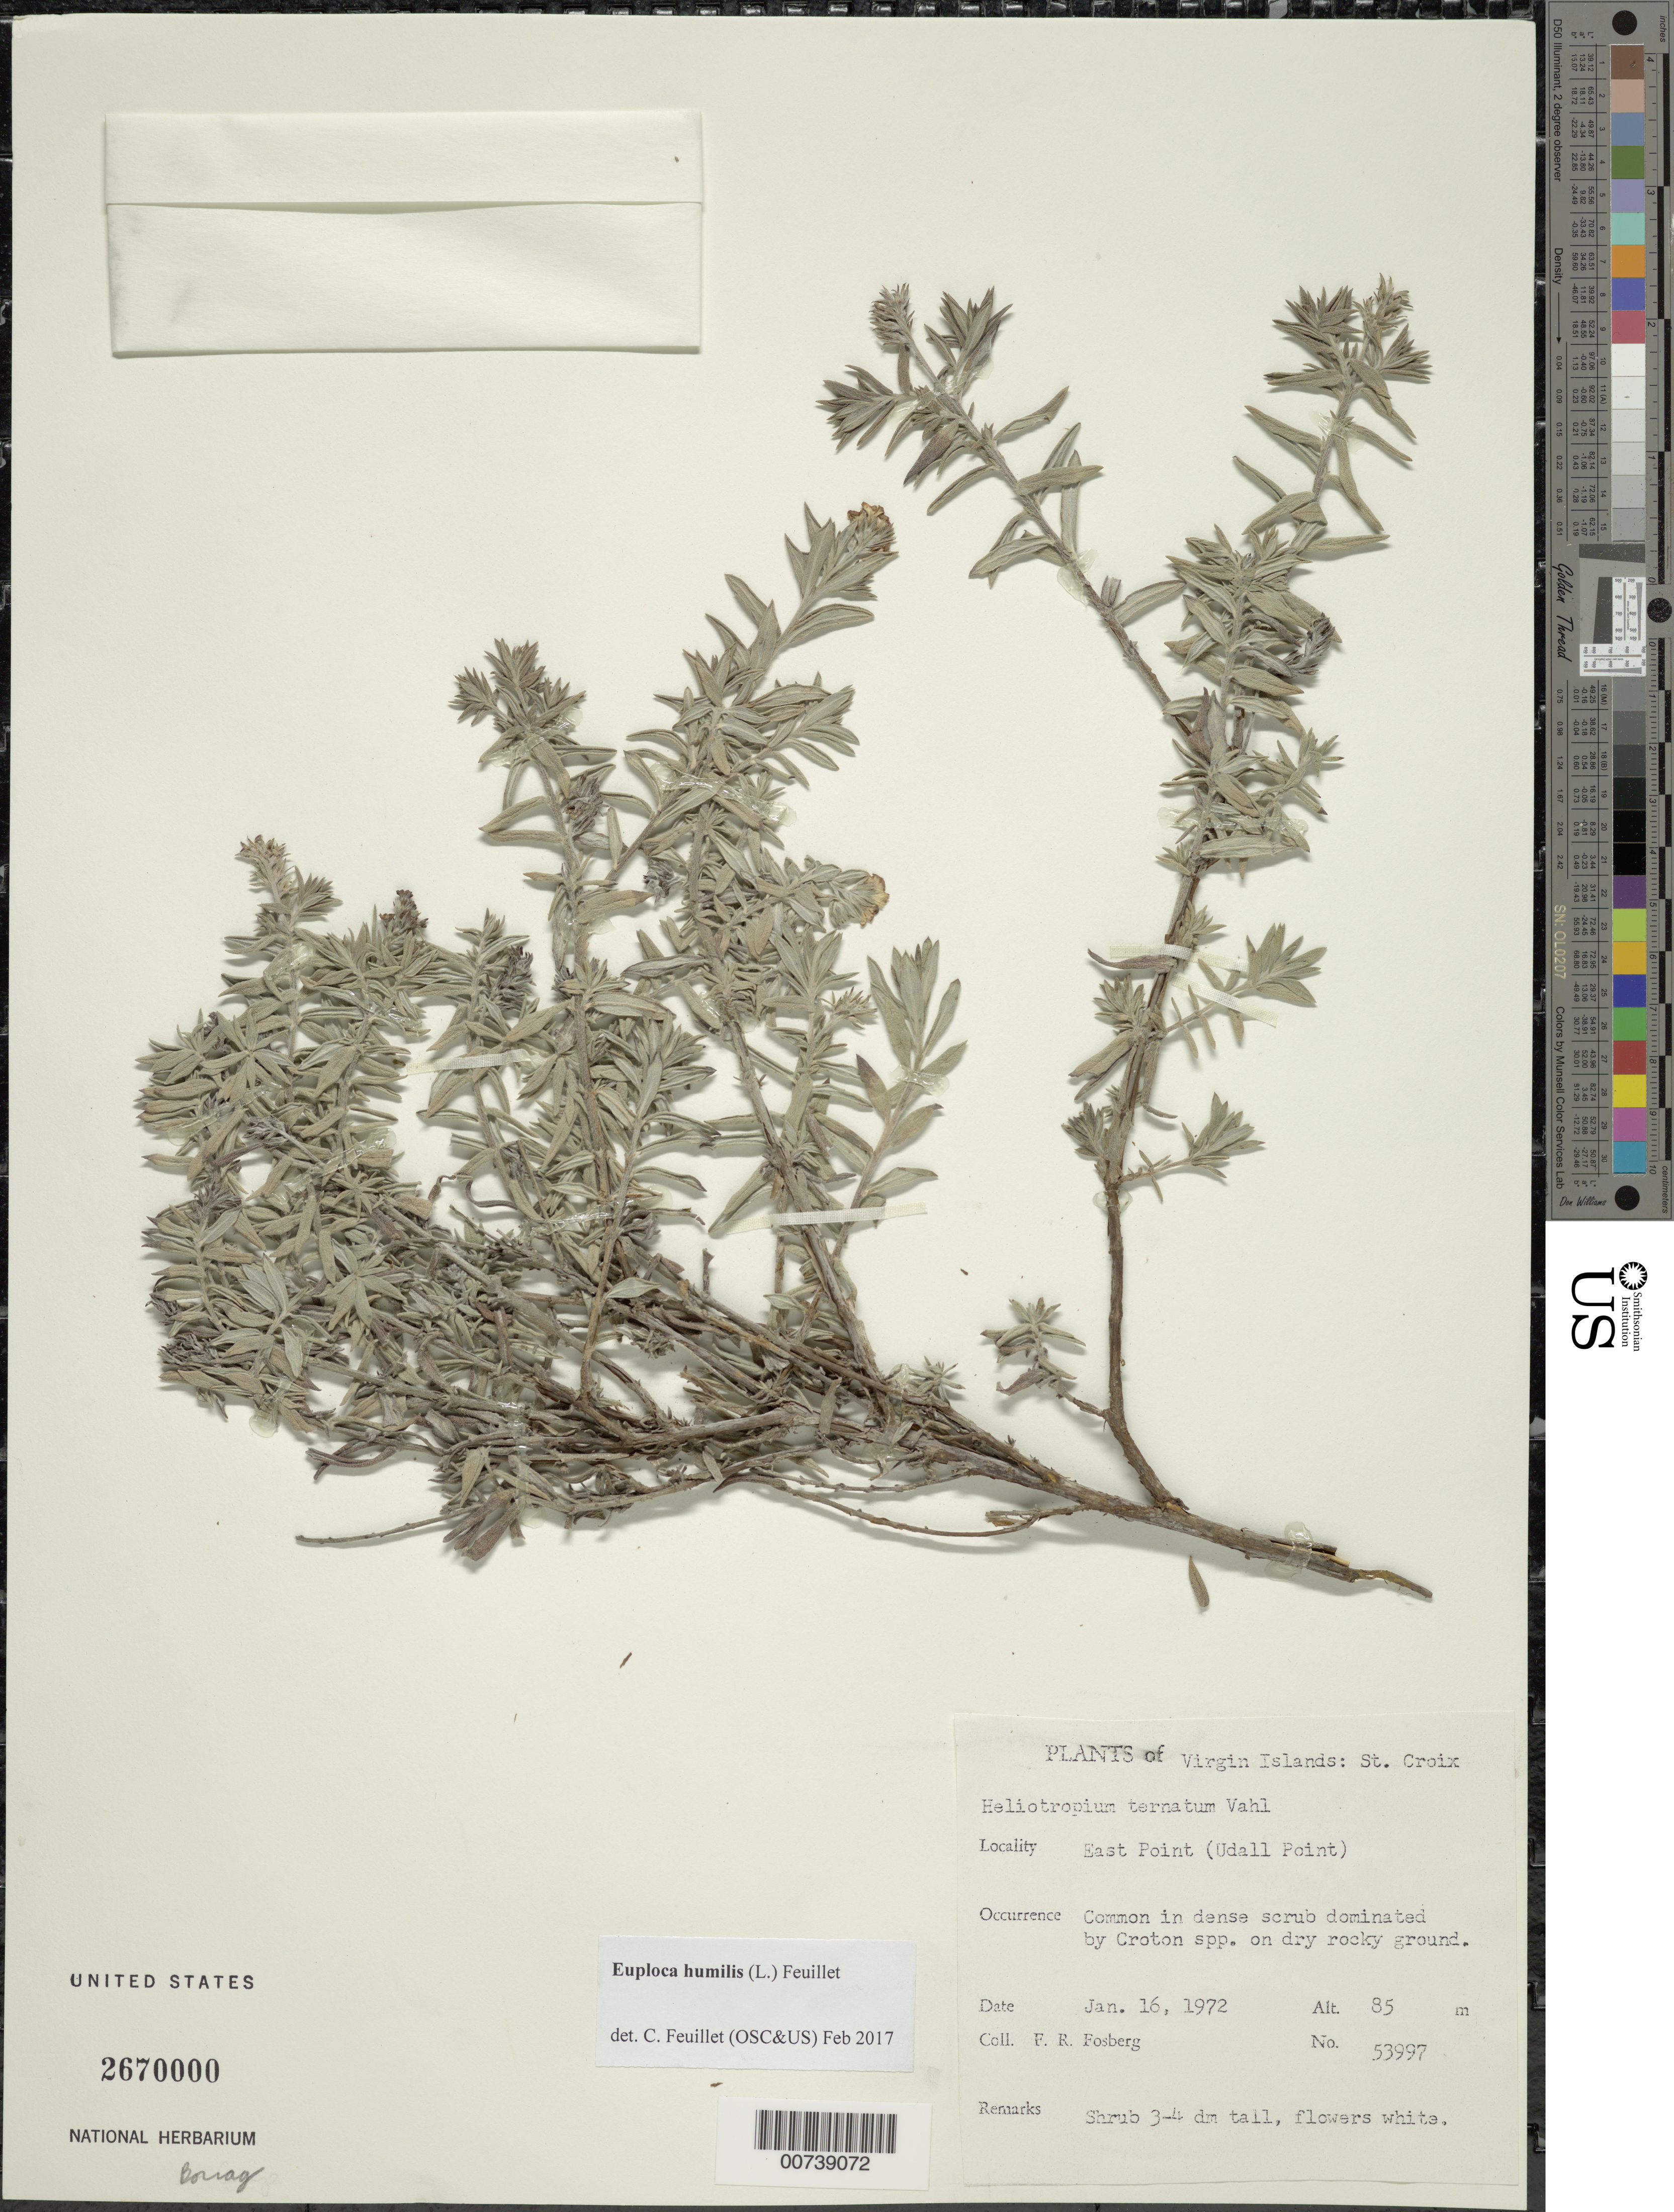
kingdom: Plantae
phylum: Tracheophyta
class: Magnoliopsida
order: Boraginales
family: Heliotropiaceae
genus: Euploca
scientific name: Euploca humilis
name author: (L.) Feuillet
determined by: Feuillet, C.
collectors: F. R. Fosberg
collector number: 53997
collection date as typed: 16 Jan 1972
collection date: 1972-01-16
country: U.S. Virgin Islands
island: St. Croix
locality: East Point (Udall Point)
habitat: Common in dense scrub dominated by Croton spp. On dry rock ground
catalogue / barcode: US 2670000